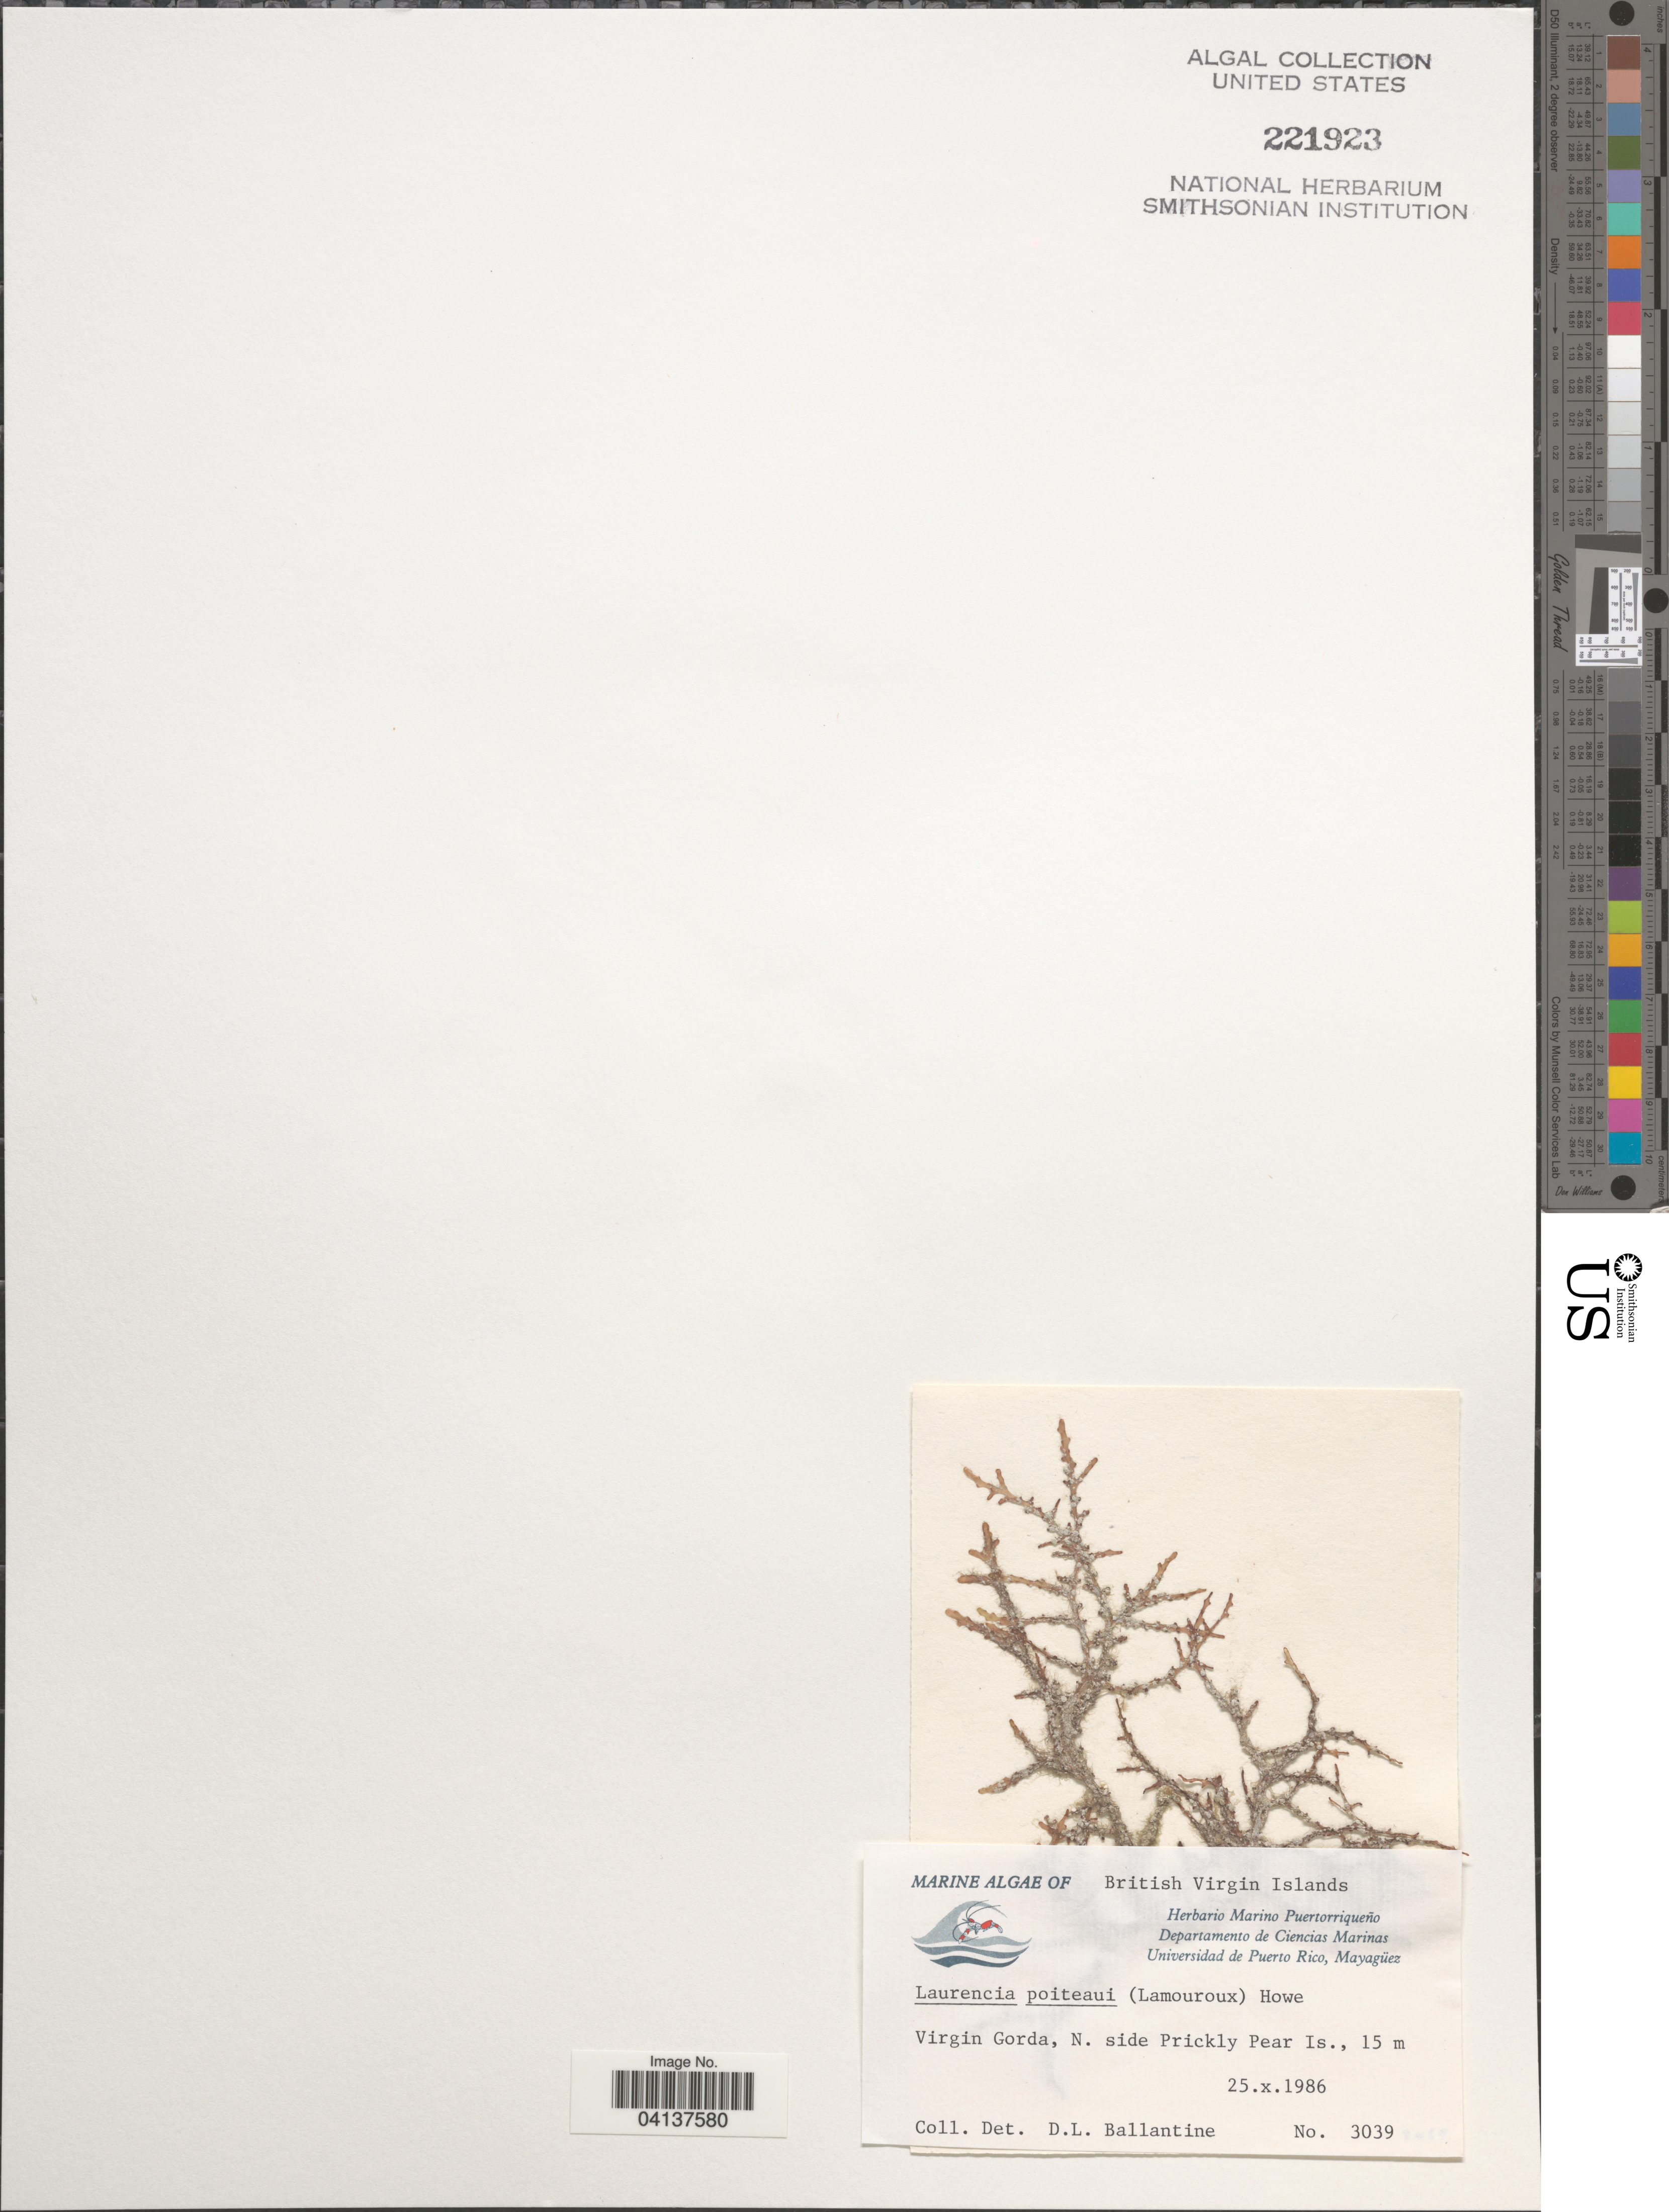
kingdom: Plantae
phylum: Rhodophyta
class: Florideophyceae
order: Ceramiales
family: Rhodomelaceae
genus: Laurencia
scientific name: Laurencia poiteaui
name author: (J.V.Lamouroux) M. Howe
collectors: D.L. Ballantine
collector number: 3039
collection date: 1986-10-25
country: British Virgin Islands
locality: Virgin Gorda, N. side Prickly Pear Is.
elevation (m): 15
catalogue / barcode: US 221923